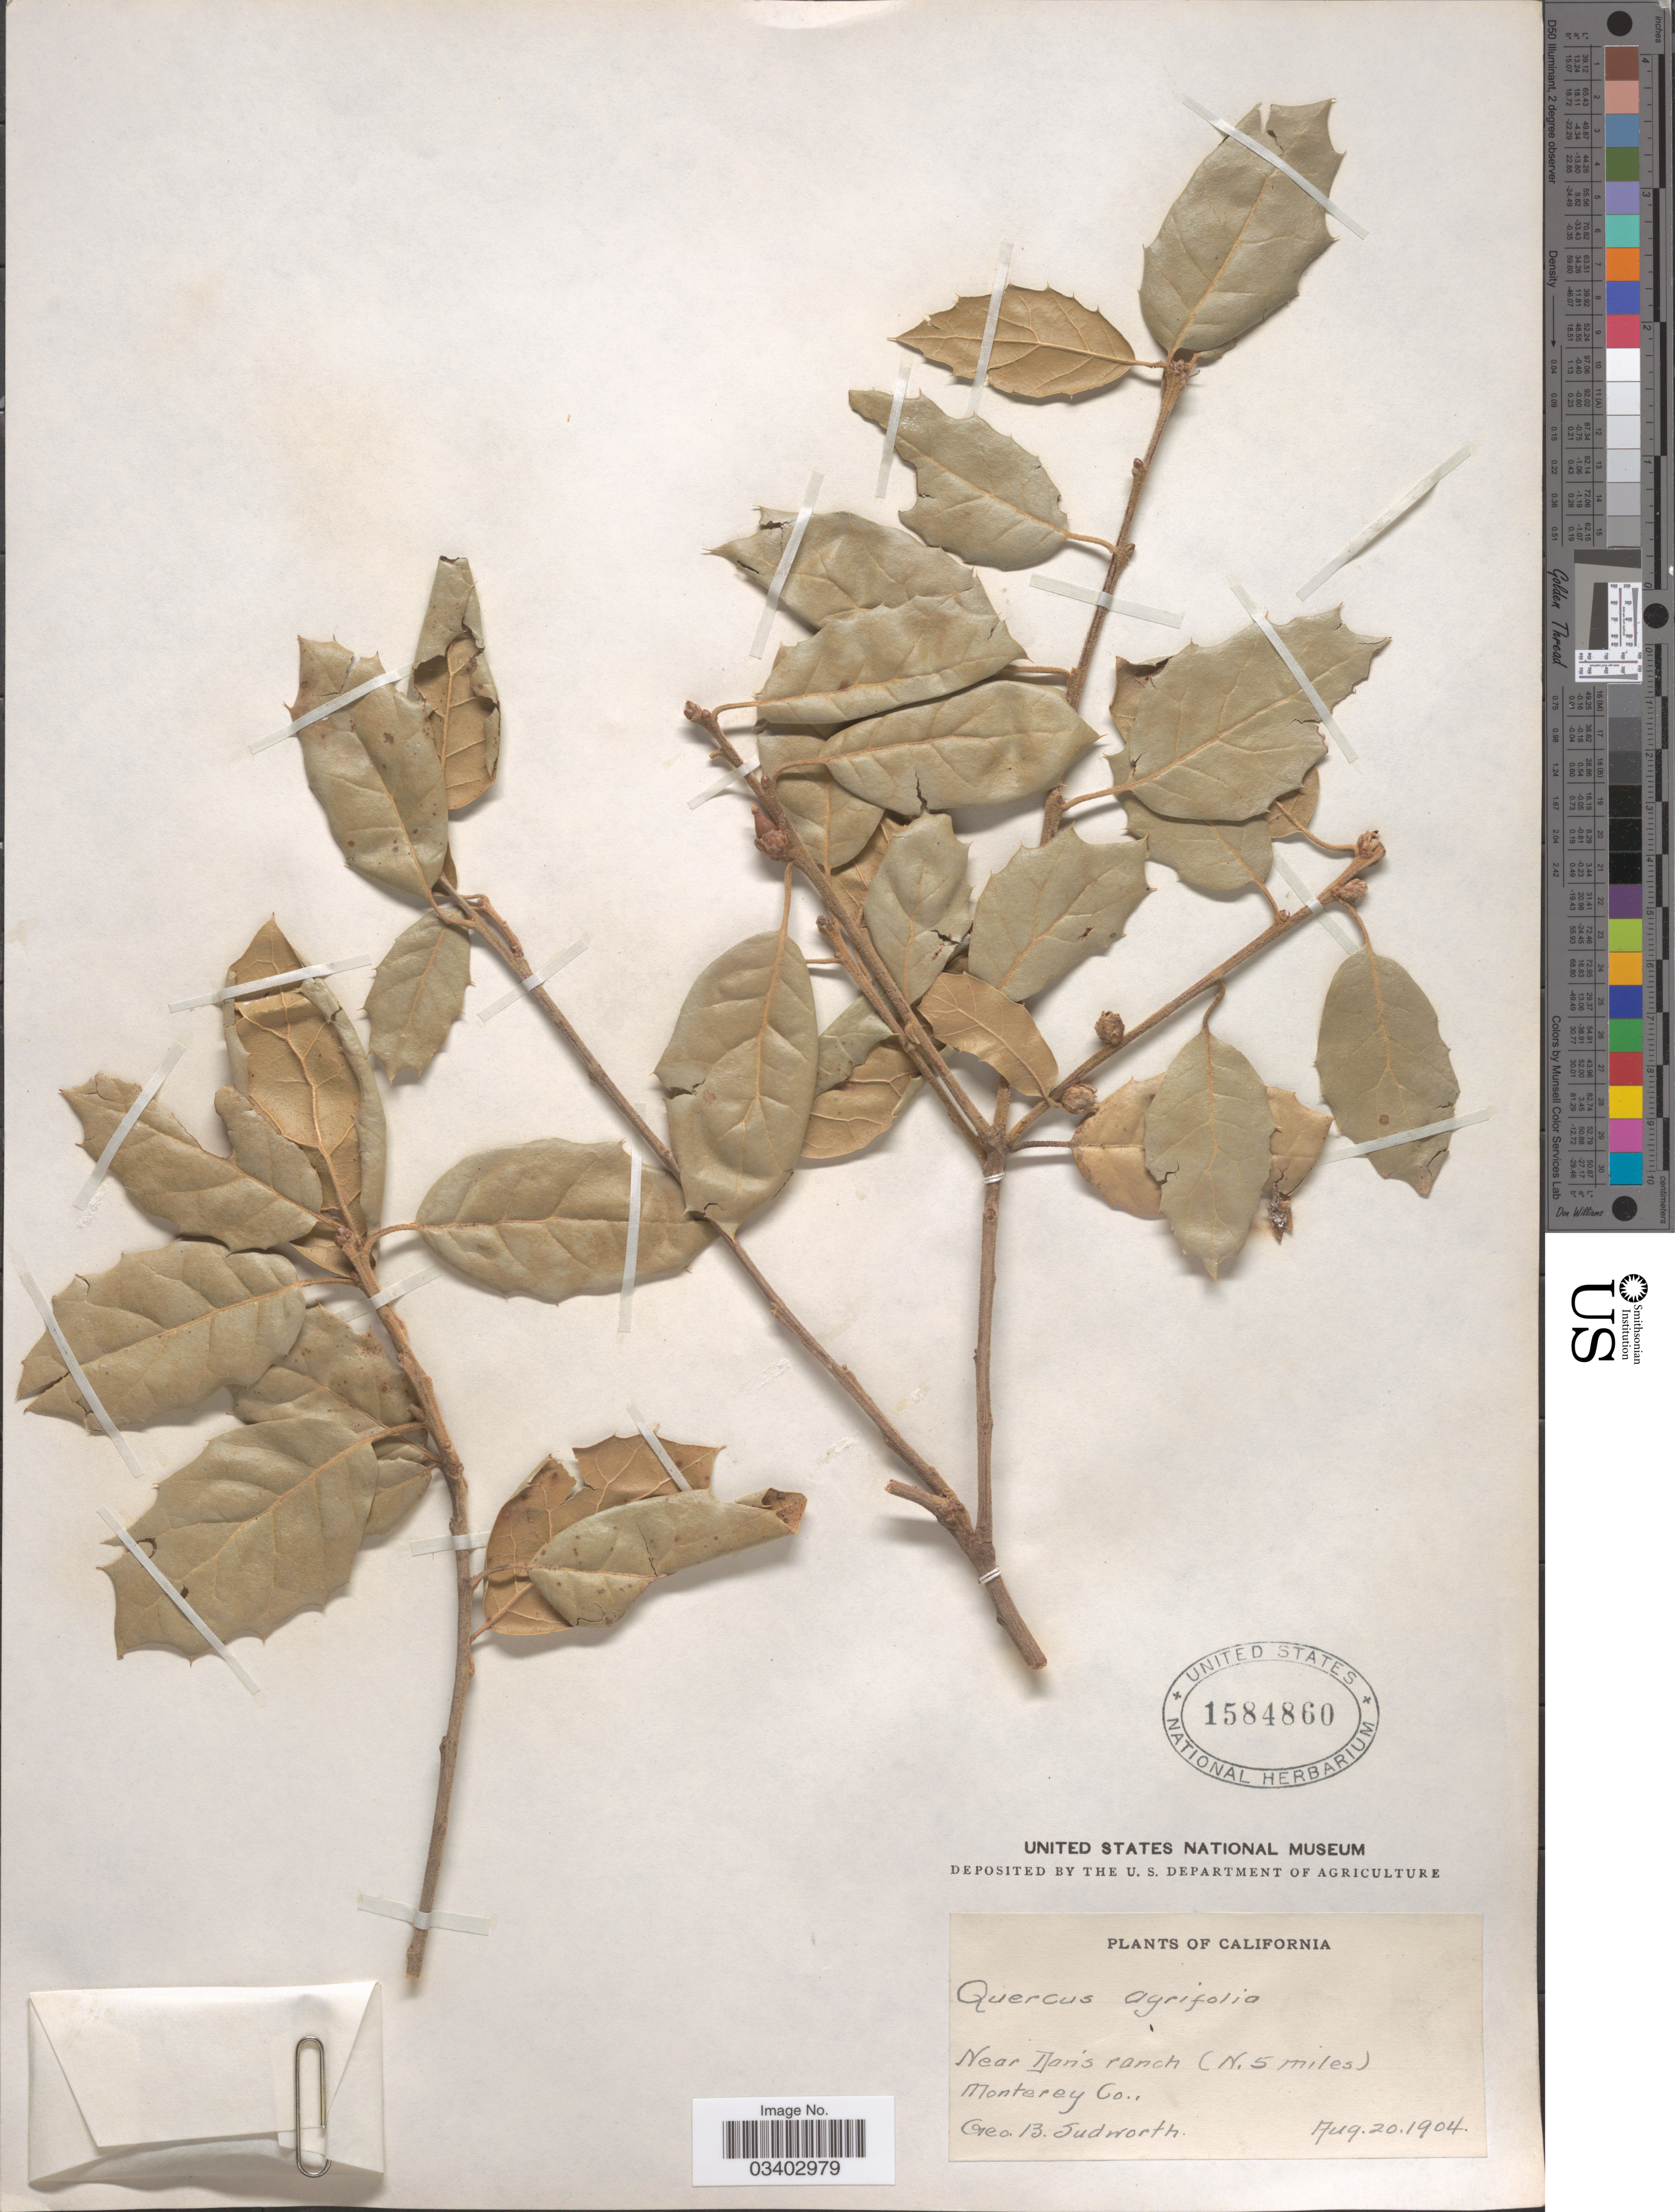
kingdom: Plantae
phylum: Tracheophyta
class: Magnoliopsida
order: Fagales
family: Fagaceae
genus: Quercus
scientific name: Quercus agrifolia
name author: Née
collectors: G. B. Sudworth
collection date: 1904-08-20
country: United States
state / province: California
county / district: Monterey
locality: Near Don's ranch (N. 5 miles), Monterey Co.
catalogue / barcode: US 1584860